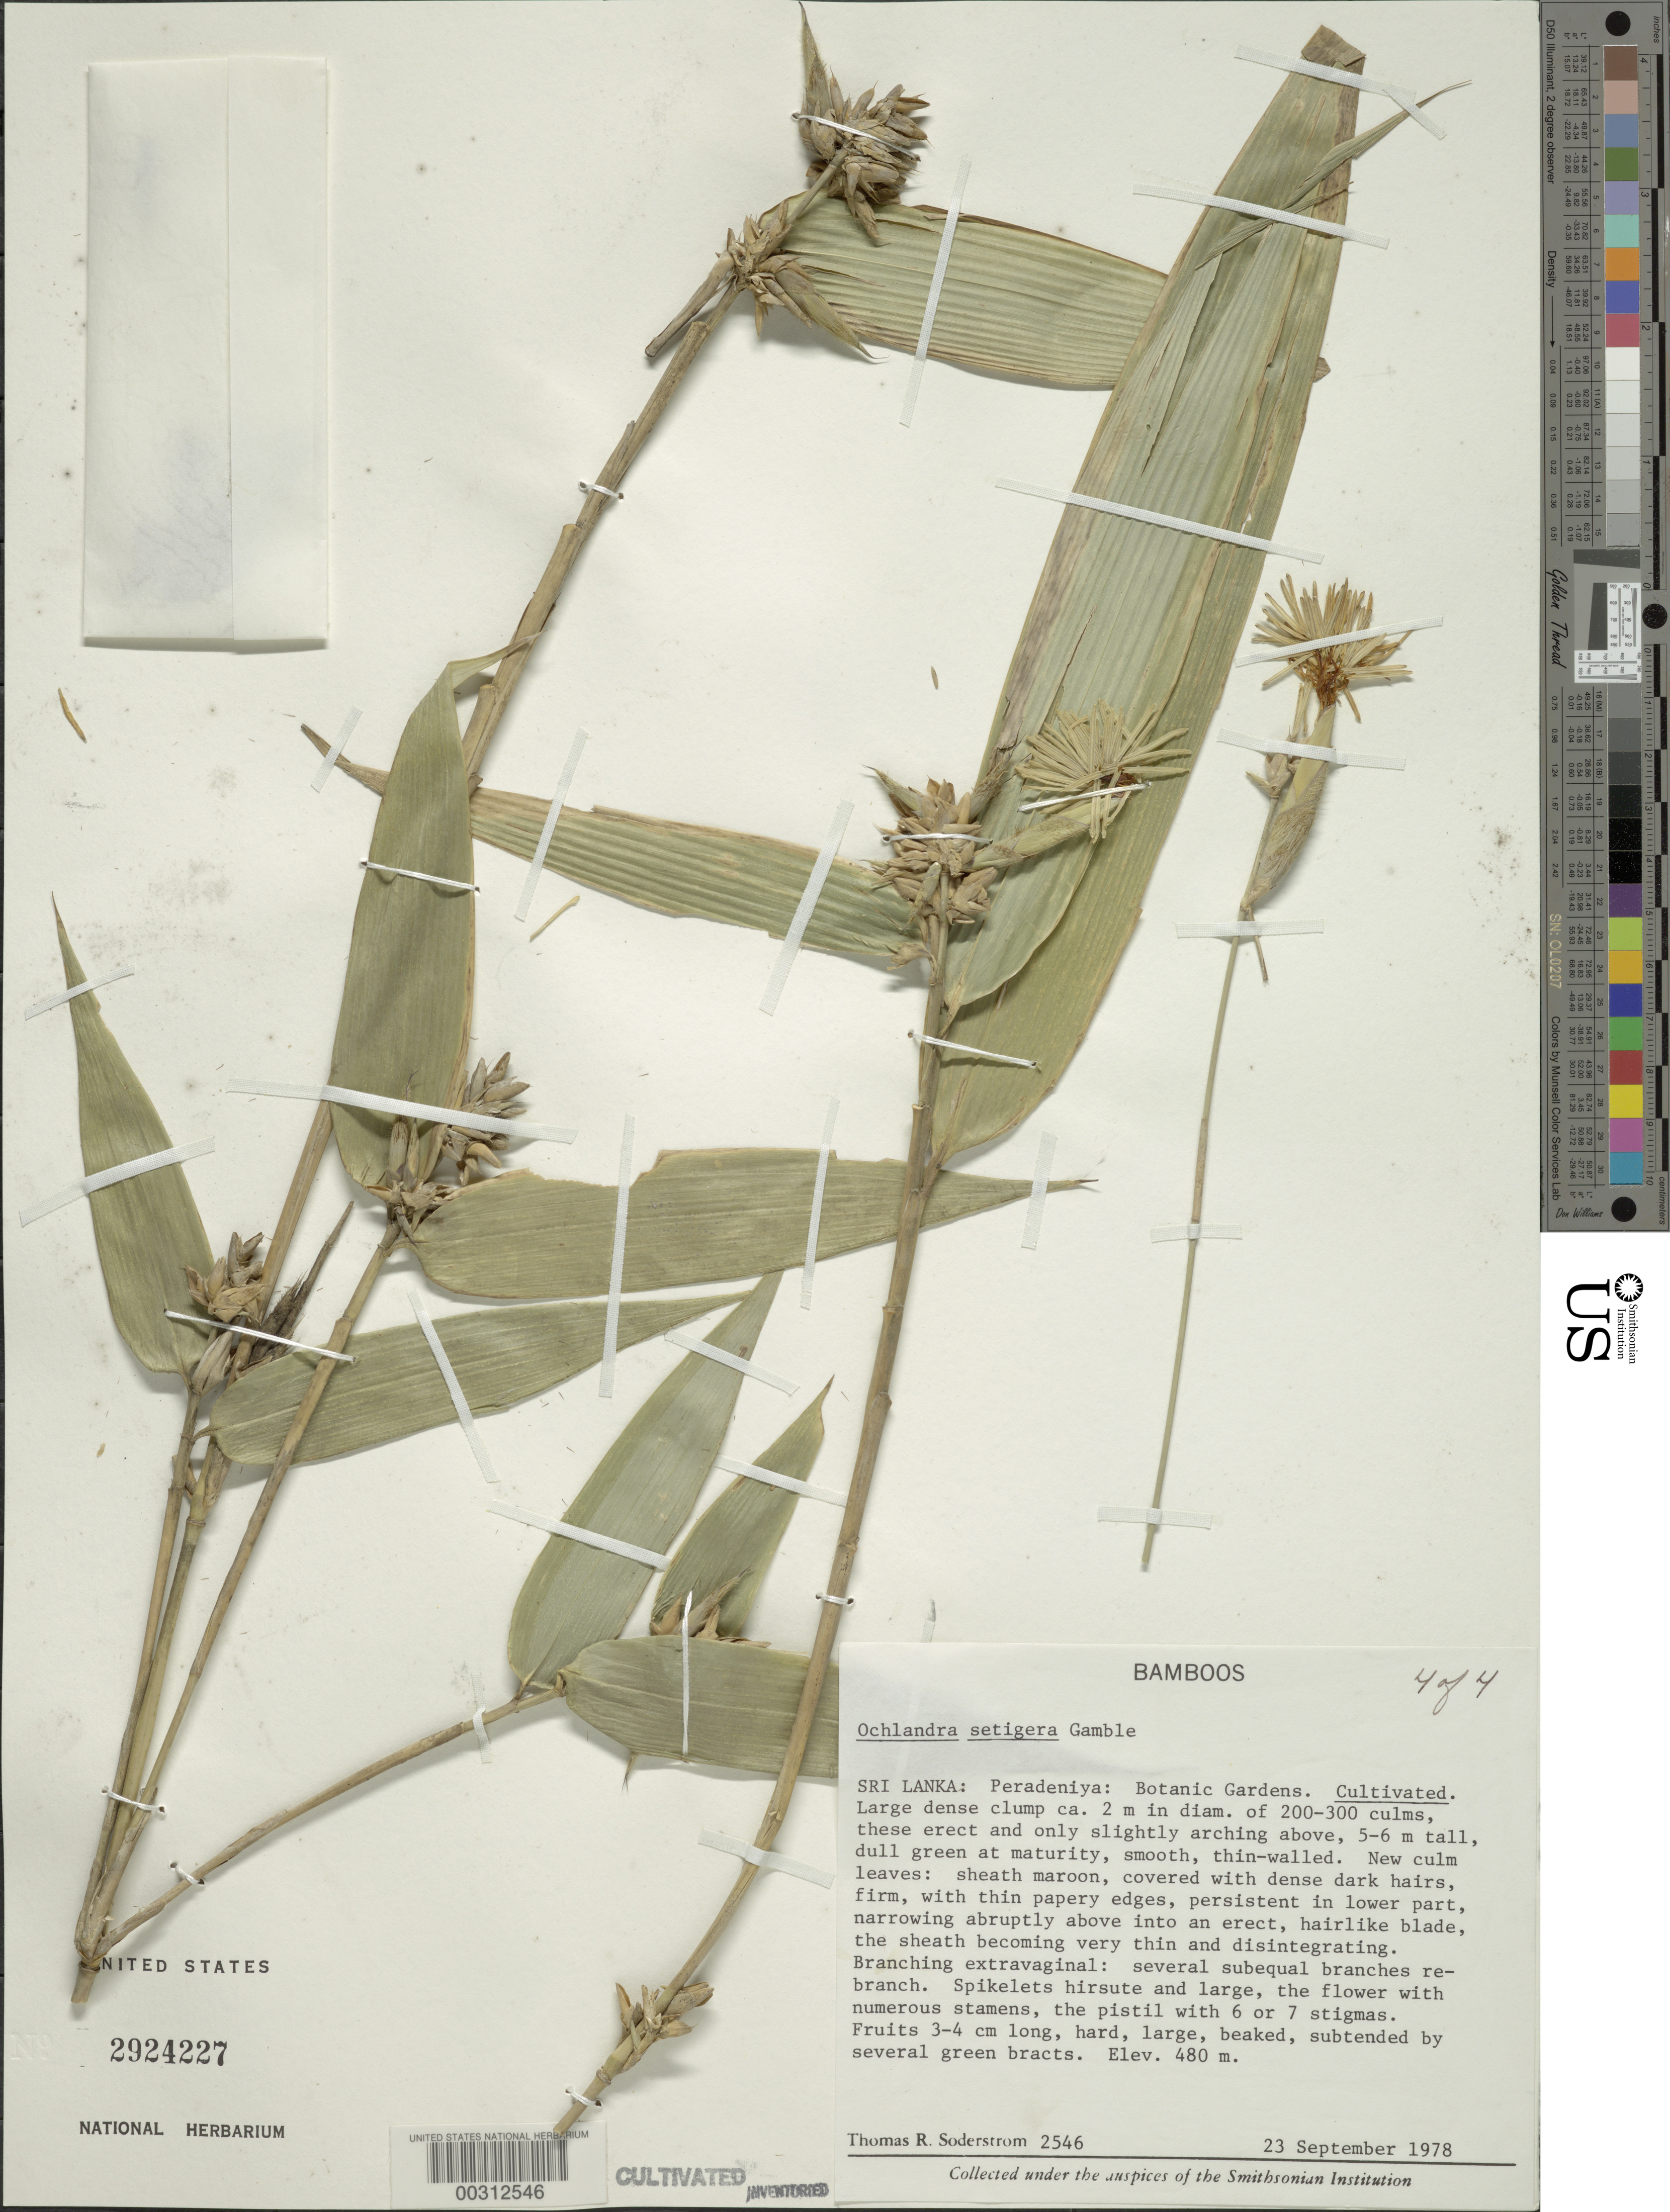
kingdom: Plantae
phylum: Tracheophyta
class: Liliopsida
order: Poales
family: Poaceae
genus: Ochlandra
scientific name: Ochlandra setigera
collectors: T. R. Soderstrom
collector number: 2546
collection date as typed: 23 Sep 1978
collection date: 1978-09-23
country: Sri Lanka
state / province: Central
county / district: Kandy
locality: Peradeniya, botanic gardens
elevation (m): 480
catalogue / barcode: US 2924227